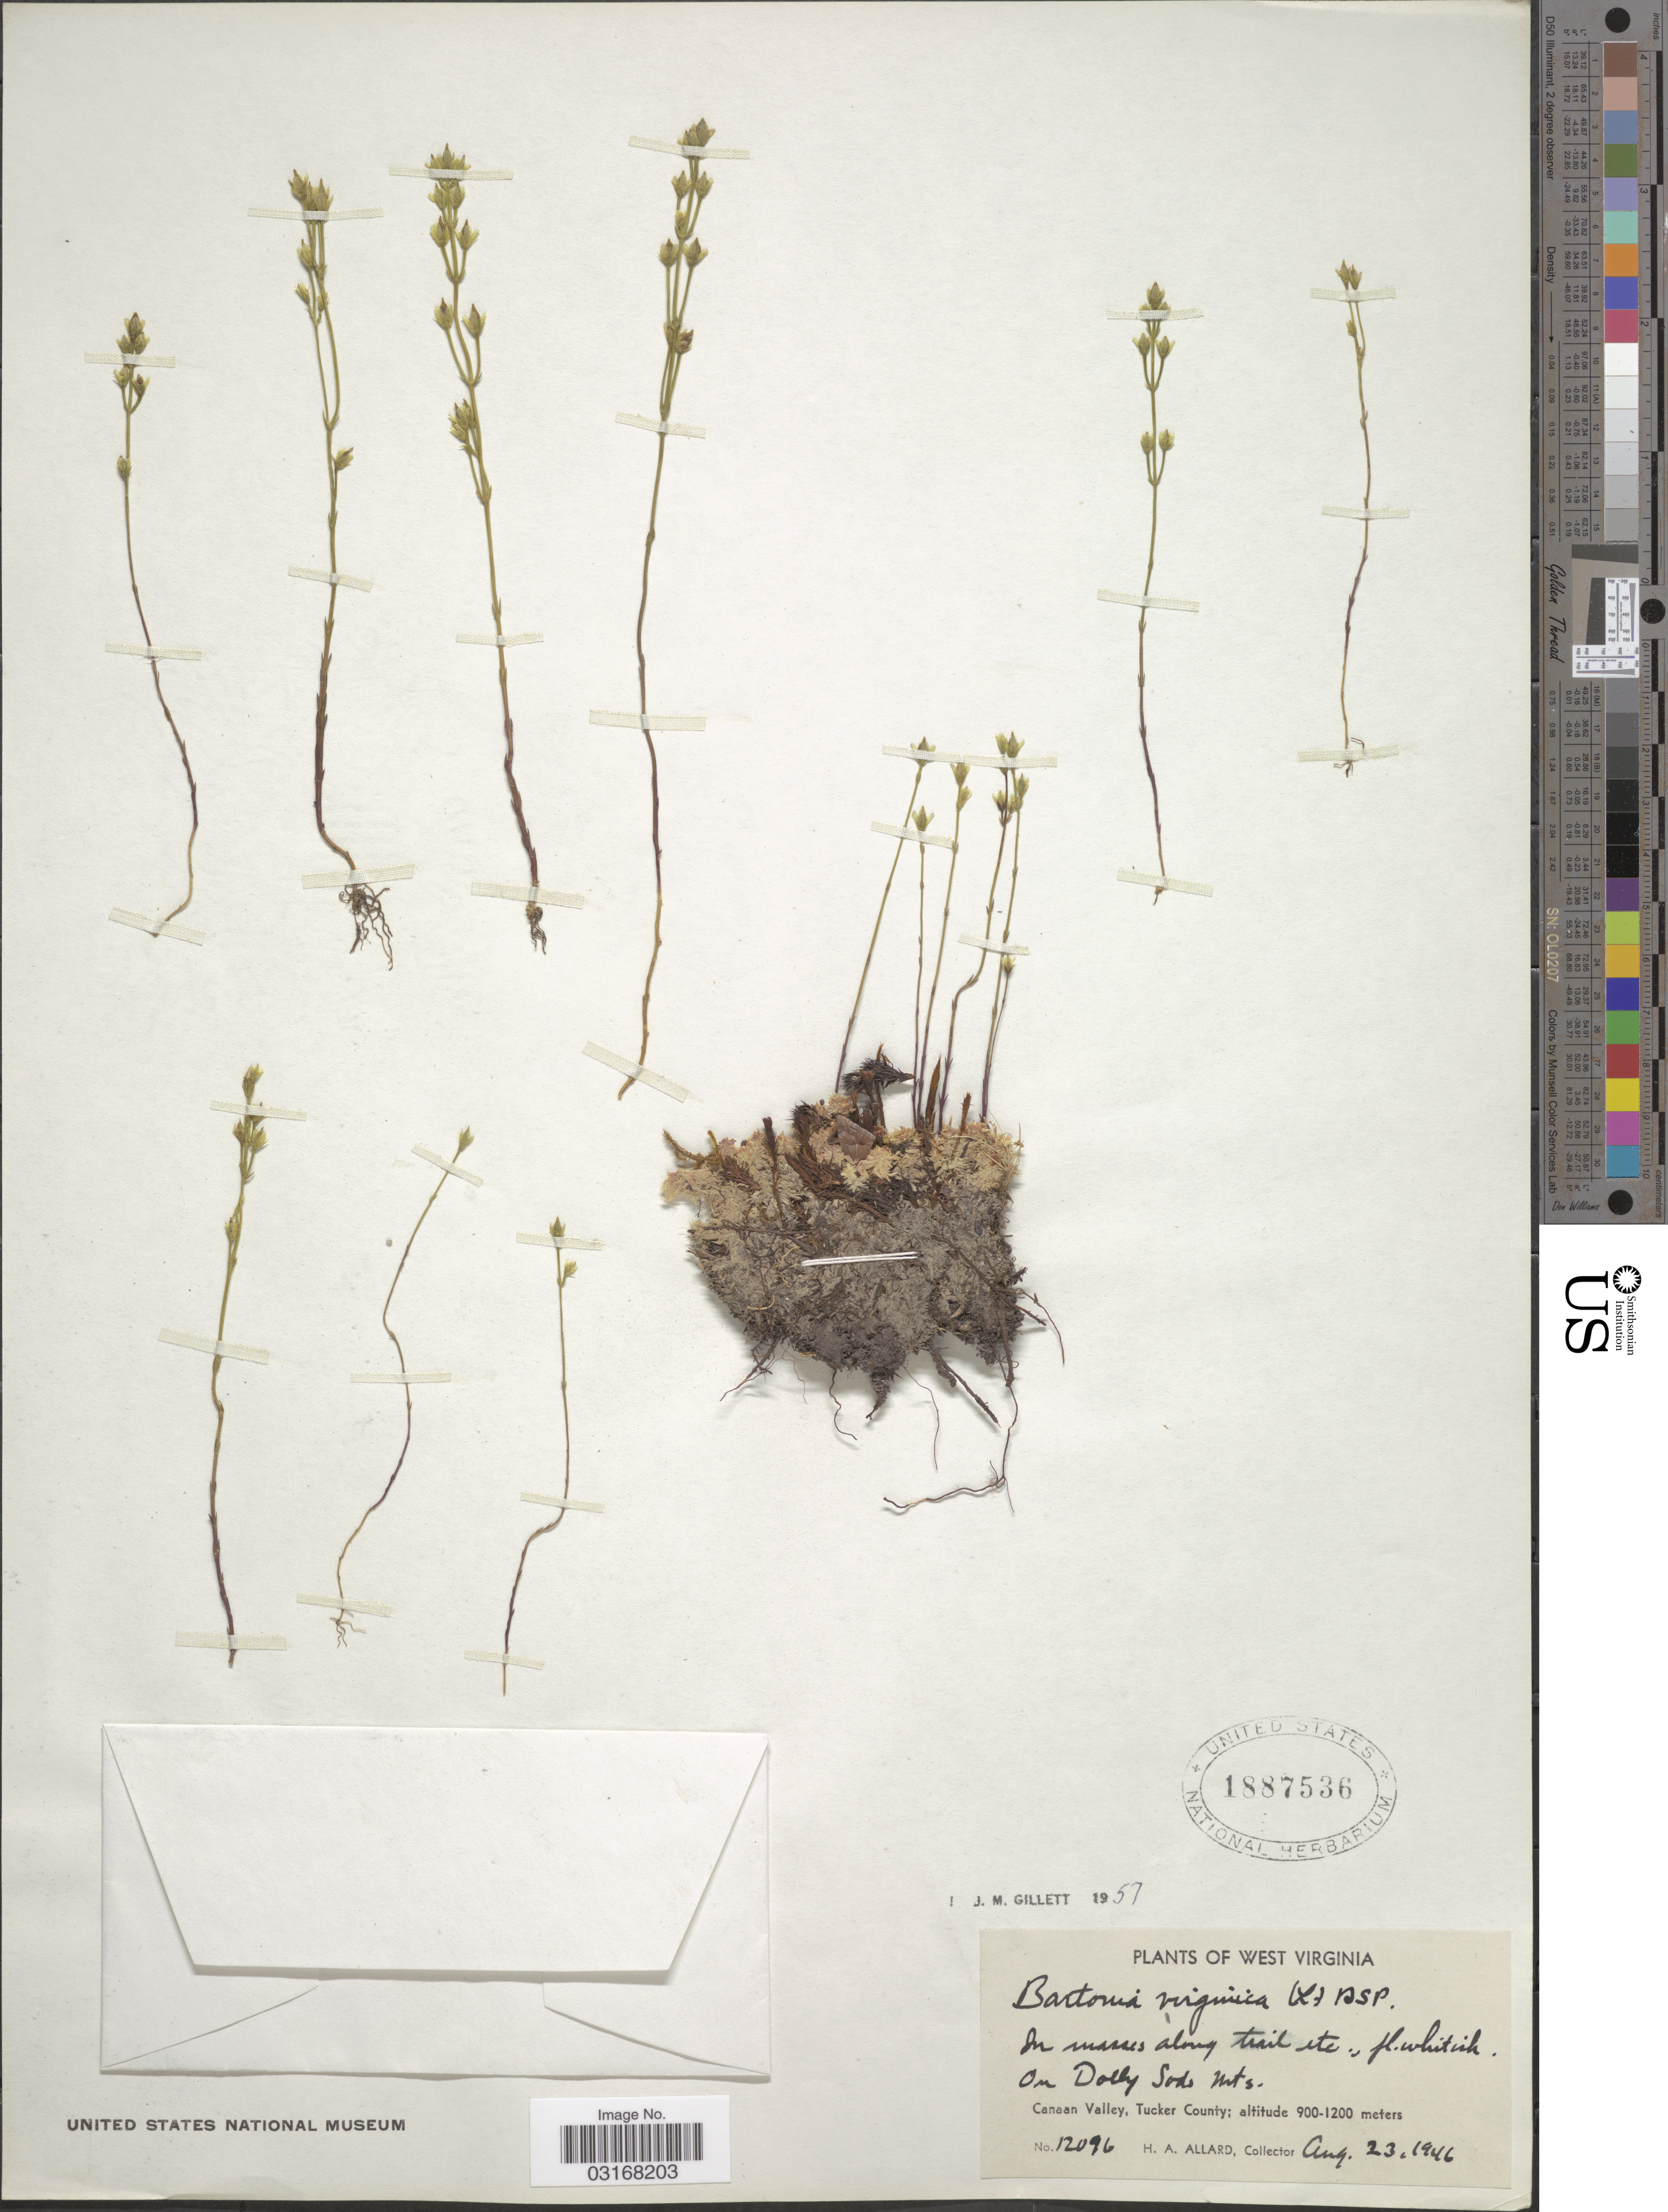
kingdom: Plantae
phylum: Tracheophyta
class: Magnoliopsida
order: Gentianales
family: Gentianaceae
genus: Bartonia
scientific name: Bartonia virginica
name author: (L.) Britton, Stearns & Poggenb.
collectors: H. A. Allard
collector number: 12096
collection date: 1946-08-23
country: United States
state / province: West Virginia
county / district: Tucker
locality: On Dolly Sods Mts. Canaan Valley, Tucker County.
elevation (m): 900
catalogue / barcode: US 1887536